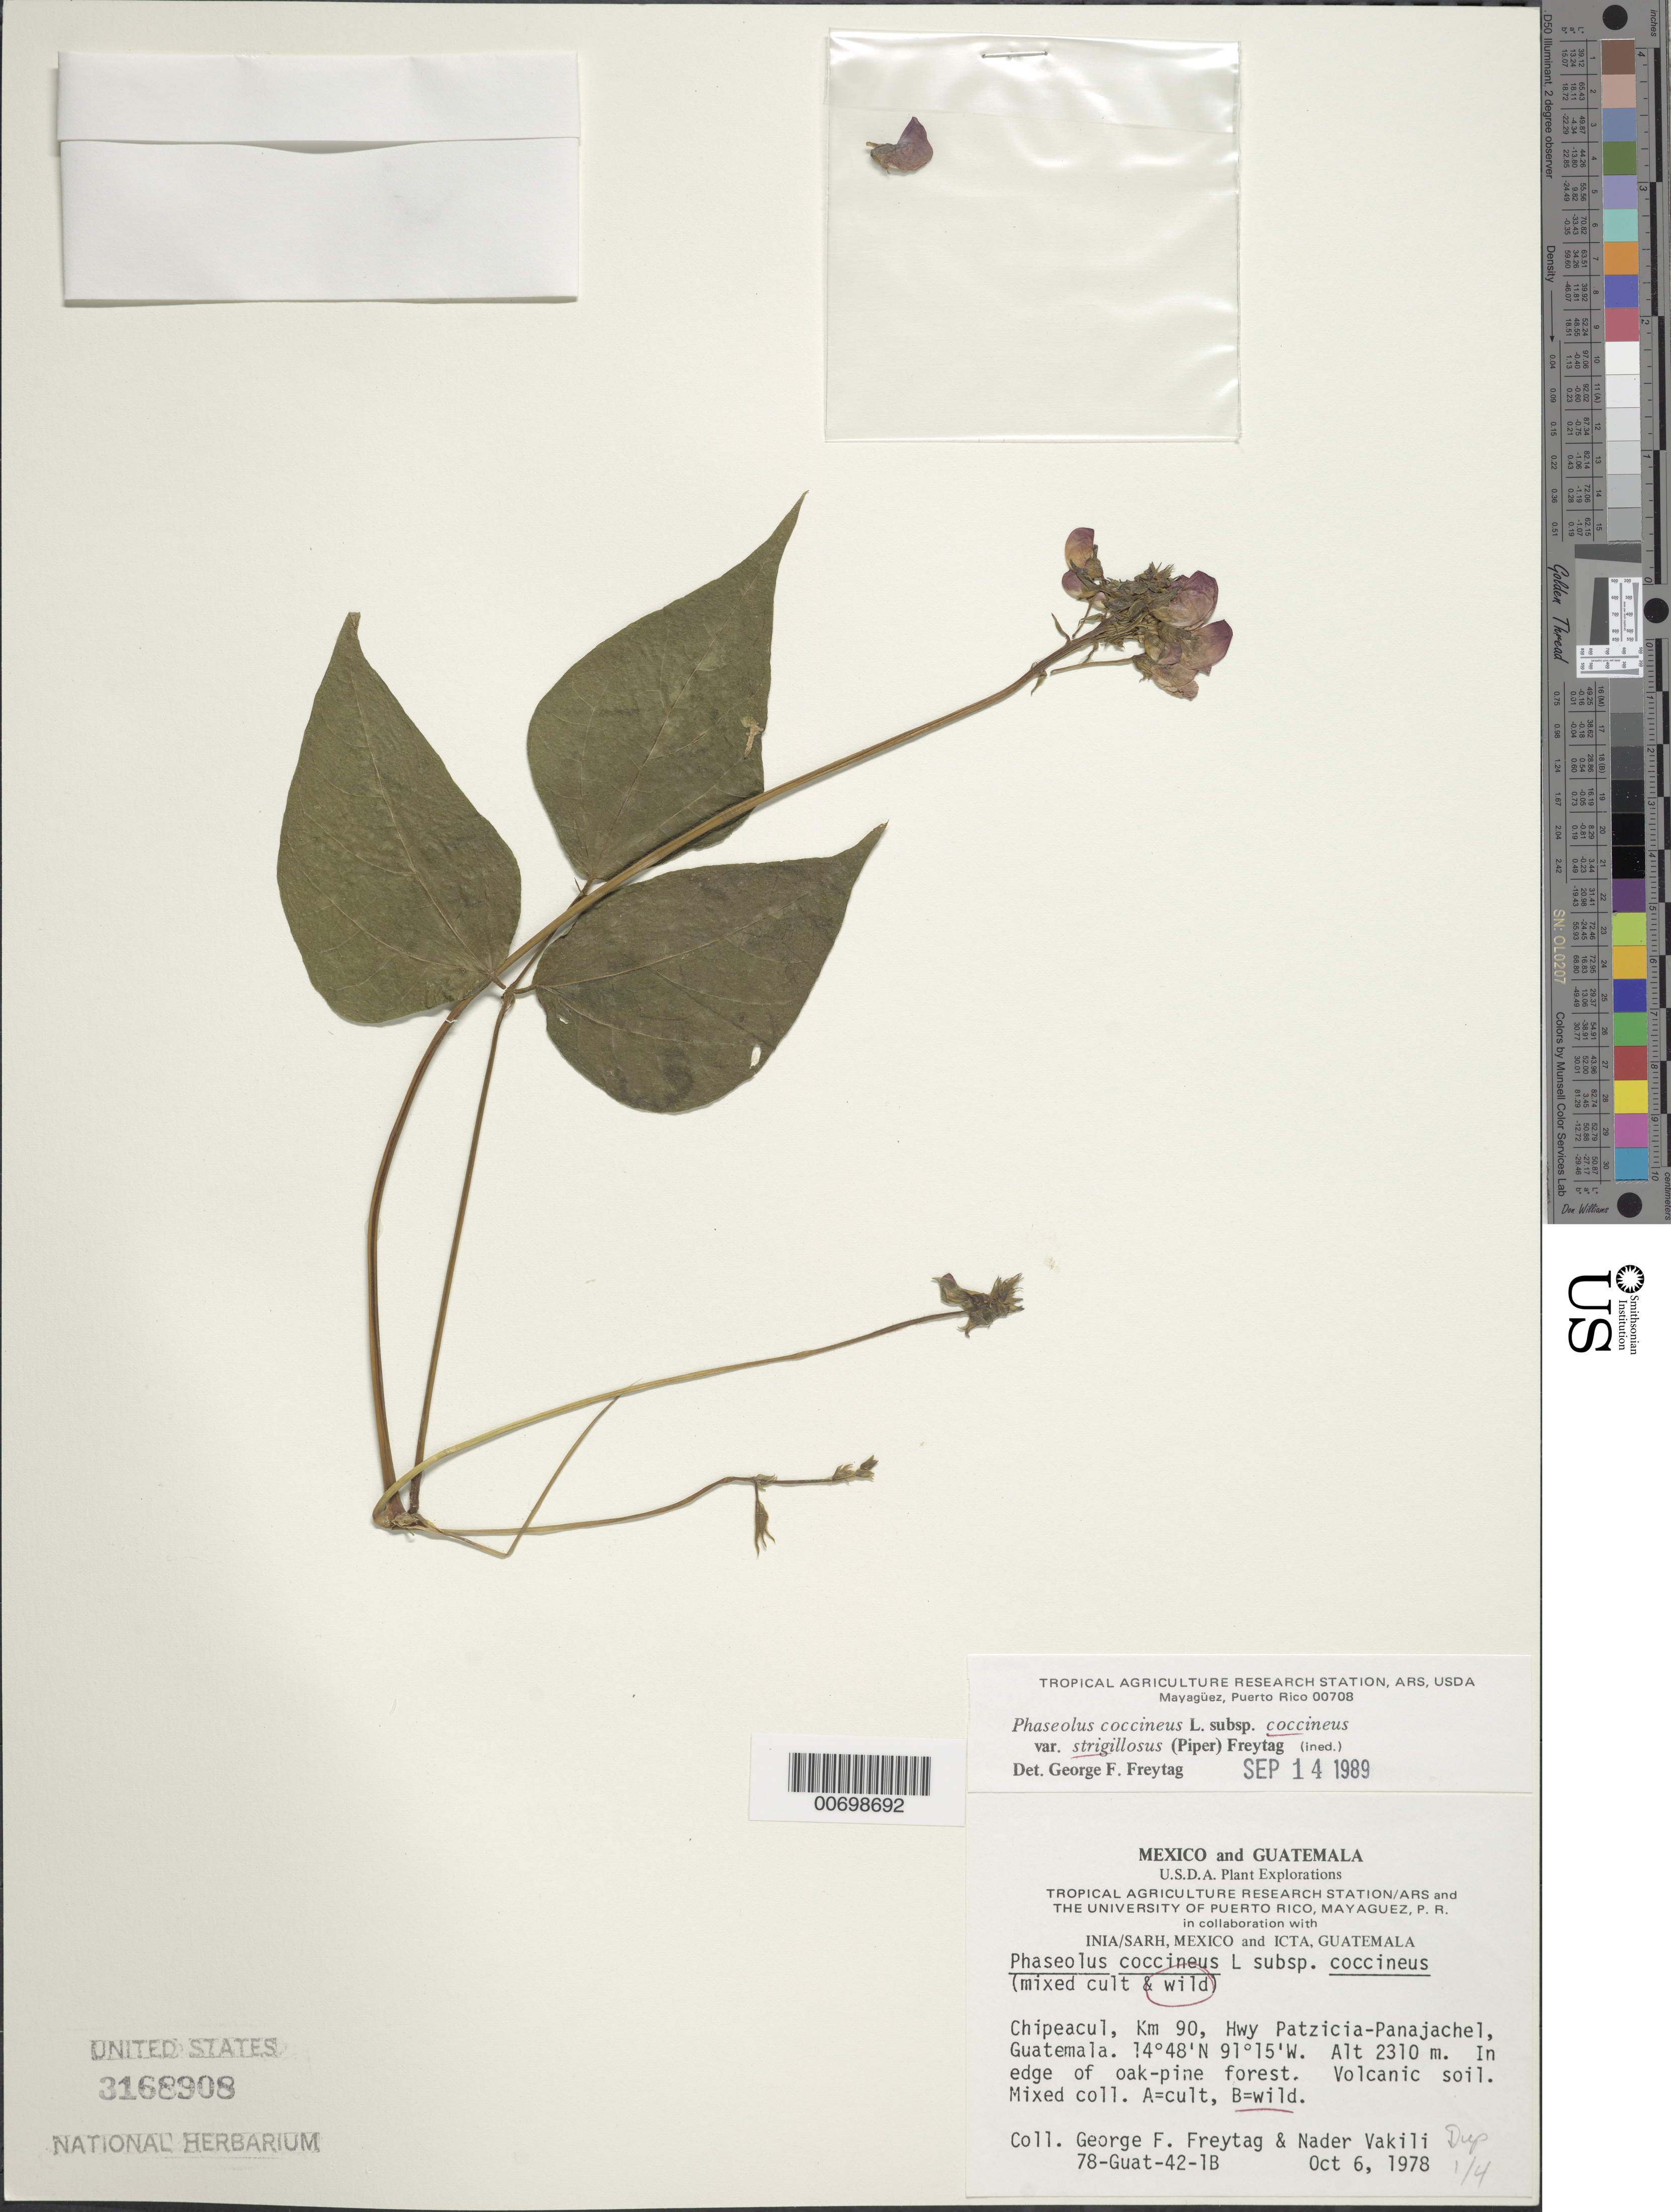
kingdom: Plantae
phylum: Tracheophyta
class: Magnoliopsida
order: Fabales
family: Fabaceae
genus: Phaseolus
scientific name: Phaseolus coccineus var. strigillosus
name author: (Piper) Freytag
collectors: G. F. Freytag & N. Vakili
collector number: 78-Guat-42-1B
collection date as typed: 10 Jun 1978 or 06 Oct 1978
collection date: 1978-06-10 or 1978-10-06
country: Guatemala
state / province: Chimaltenango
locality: Chipeacul, km 90, Hwy Patzicia-Panajachel.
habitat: In edge of oak-pine forest, volcanic soil.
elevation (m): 2310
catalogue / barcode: US 3168908